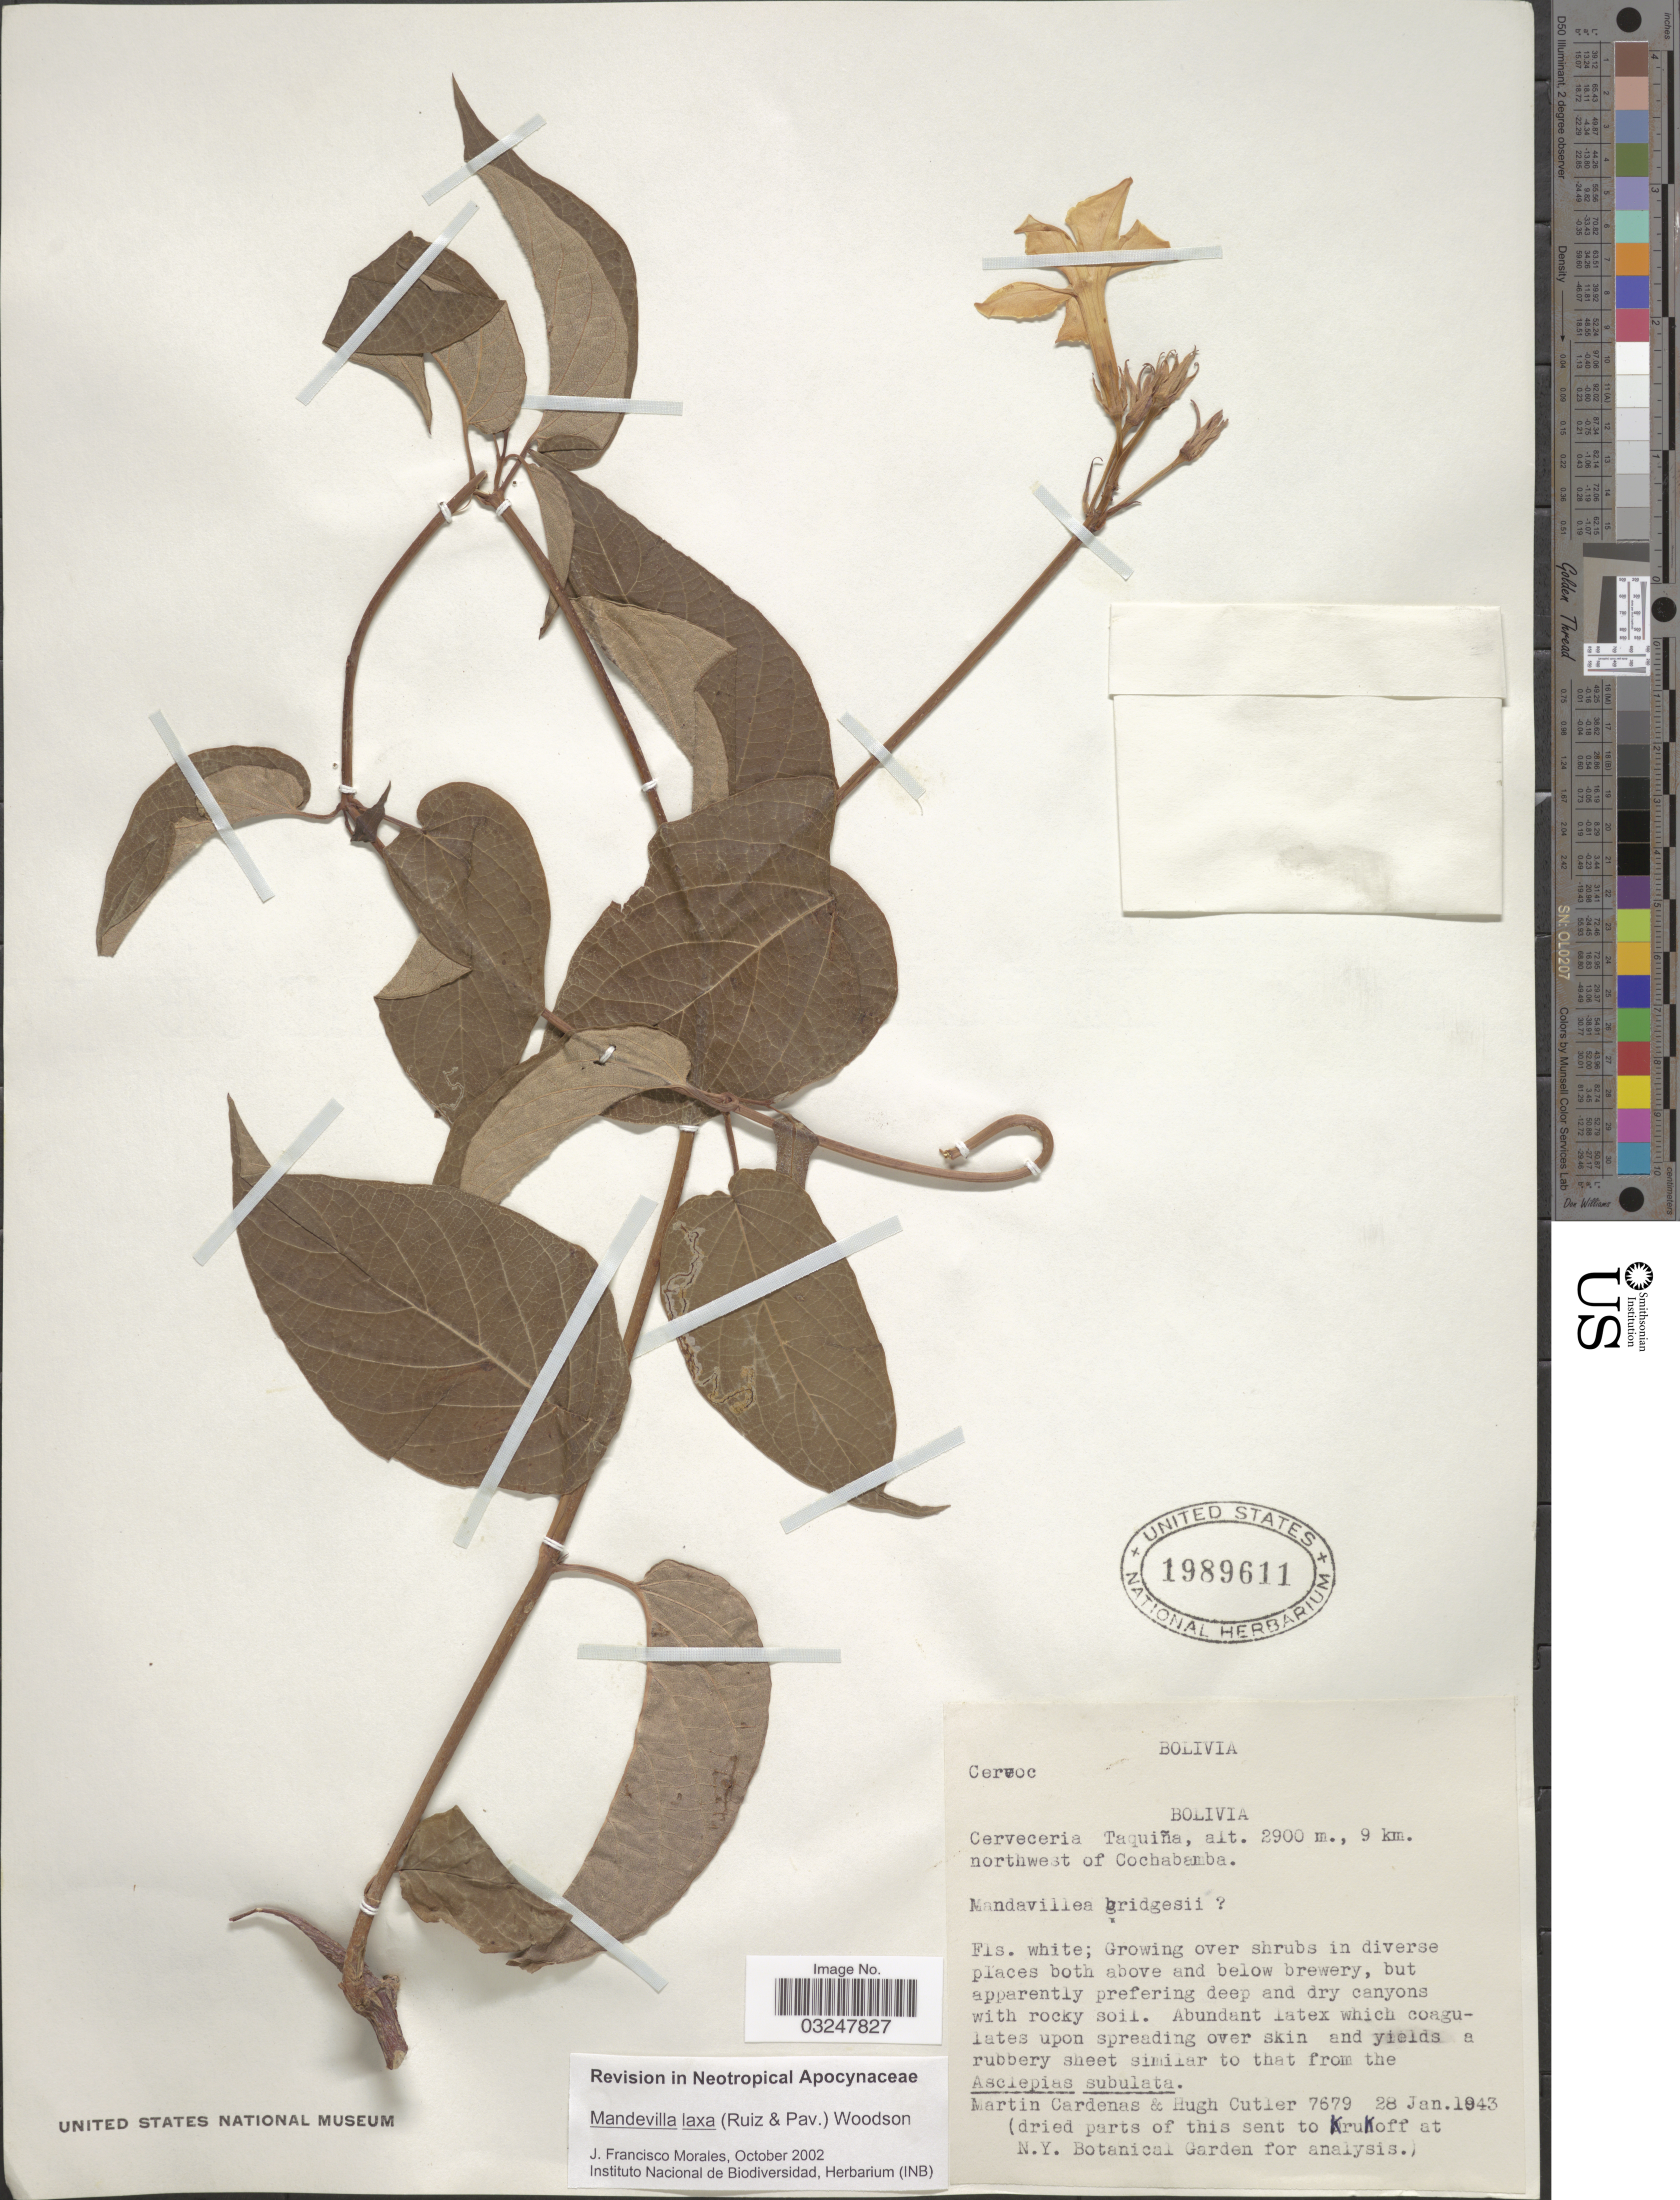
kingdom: Plantae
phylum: Tracheophyta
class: Magnoliopsida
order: Gentianales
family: Apocynaceae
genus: Mandevilla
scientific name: Mandevilla laxa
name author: (Ruiz & Pav.) J. Woodson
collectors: M. Cárdenas & H. C. Cutler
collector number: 7679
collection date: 1943-01-28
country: Bolivia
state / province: Cochabamba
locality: Cerveceria Taquiña, 9 km northwest of Cochabamba.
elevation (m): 2900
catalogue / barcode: US 1989611